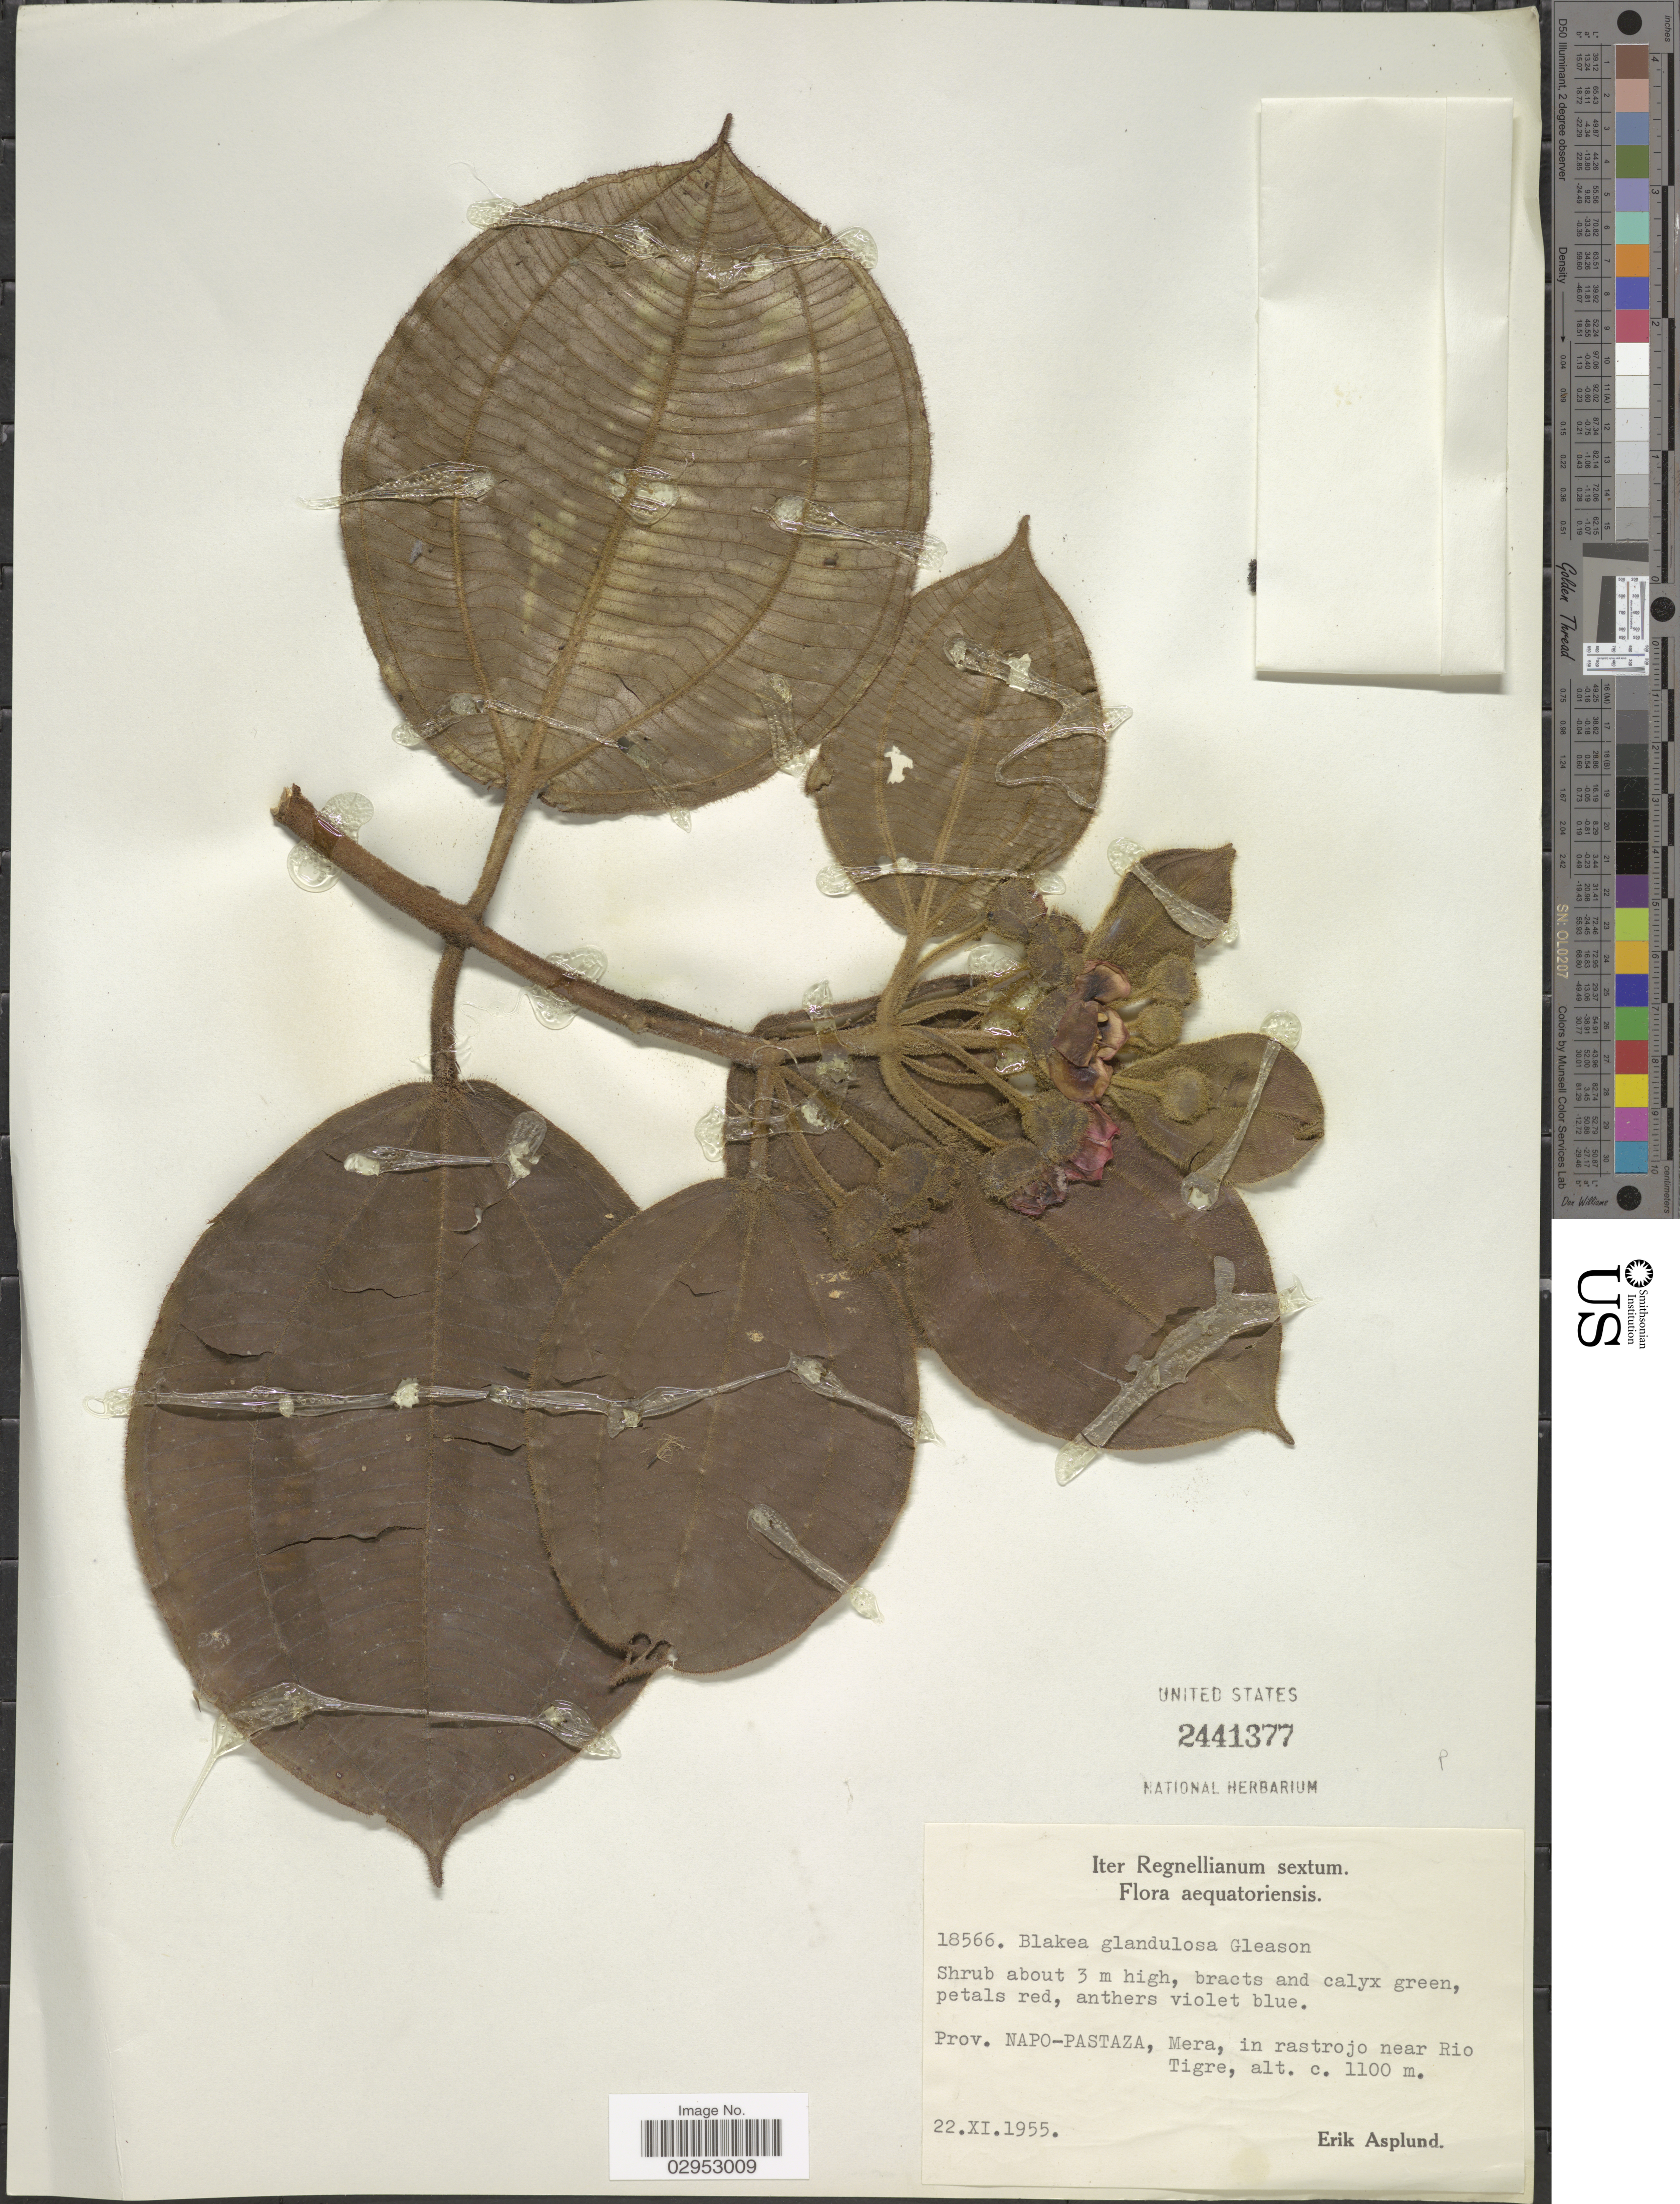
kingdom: Plantae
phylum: Tracheophyta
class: Magnoliopsida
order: Myrtales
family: Melastomataceae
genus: Blakea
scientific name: Blakea glandulosa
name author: Gleason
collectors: E. Asplund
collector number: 18566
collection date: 1955-11-22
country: Ecuador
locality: Prov. Napo-Pastaza, Mera, in rastrojo near Rio Tigre.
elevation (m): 1100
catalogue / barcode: US 2441377